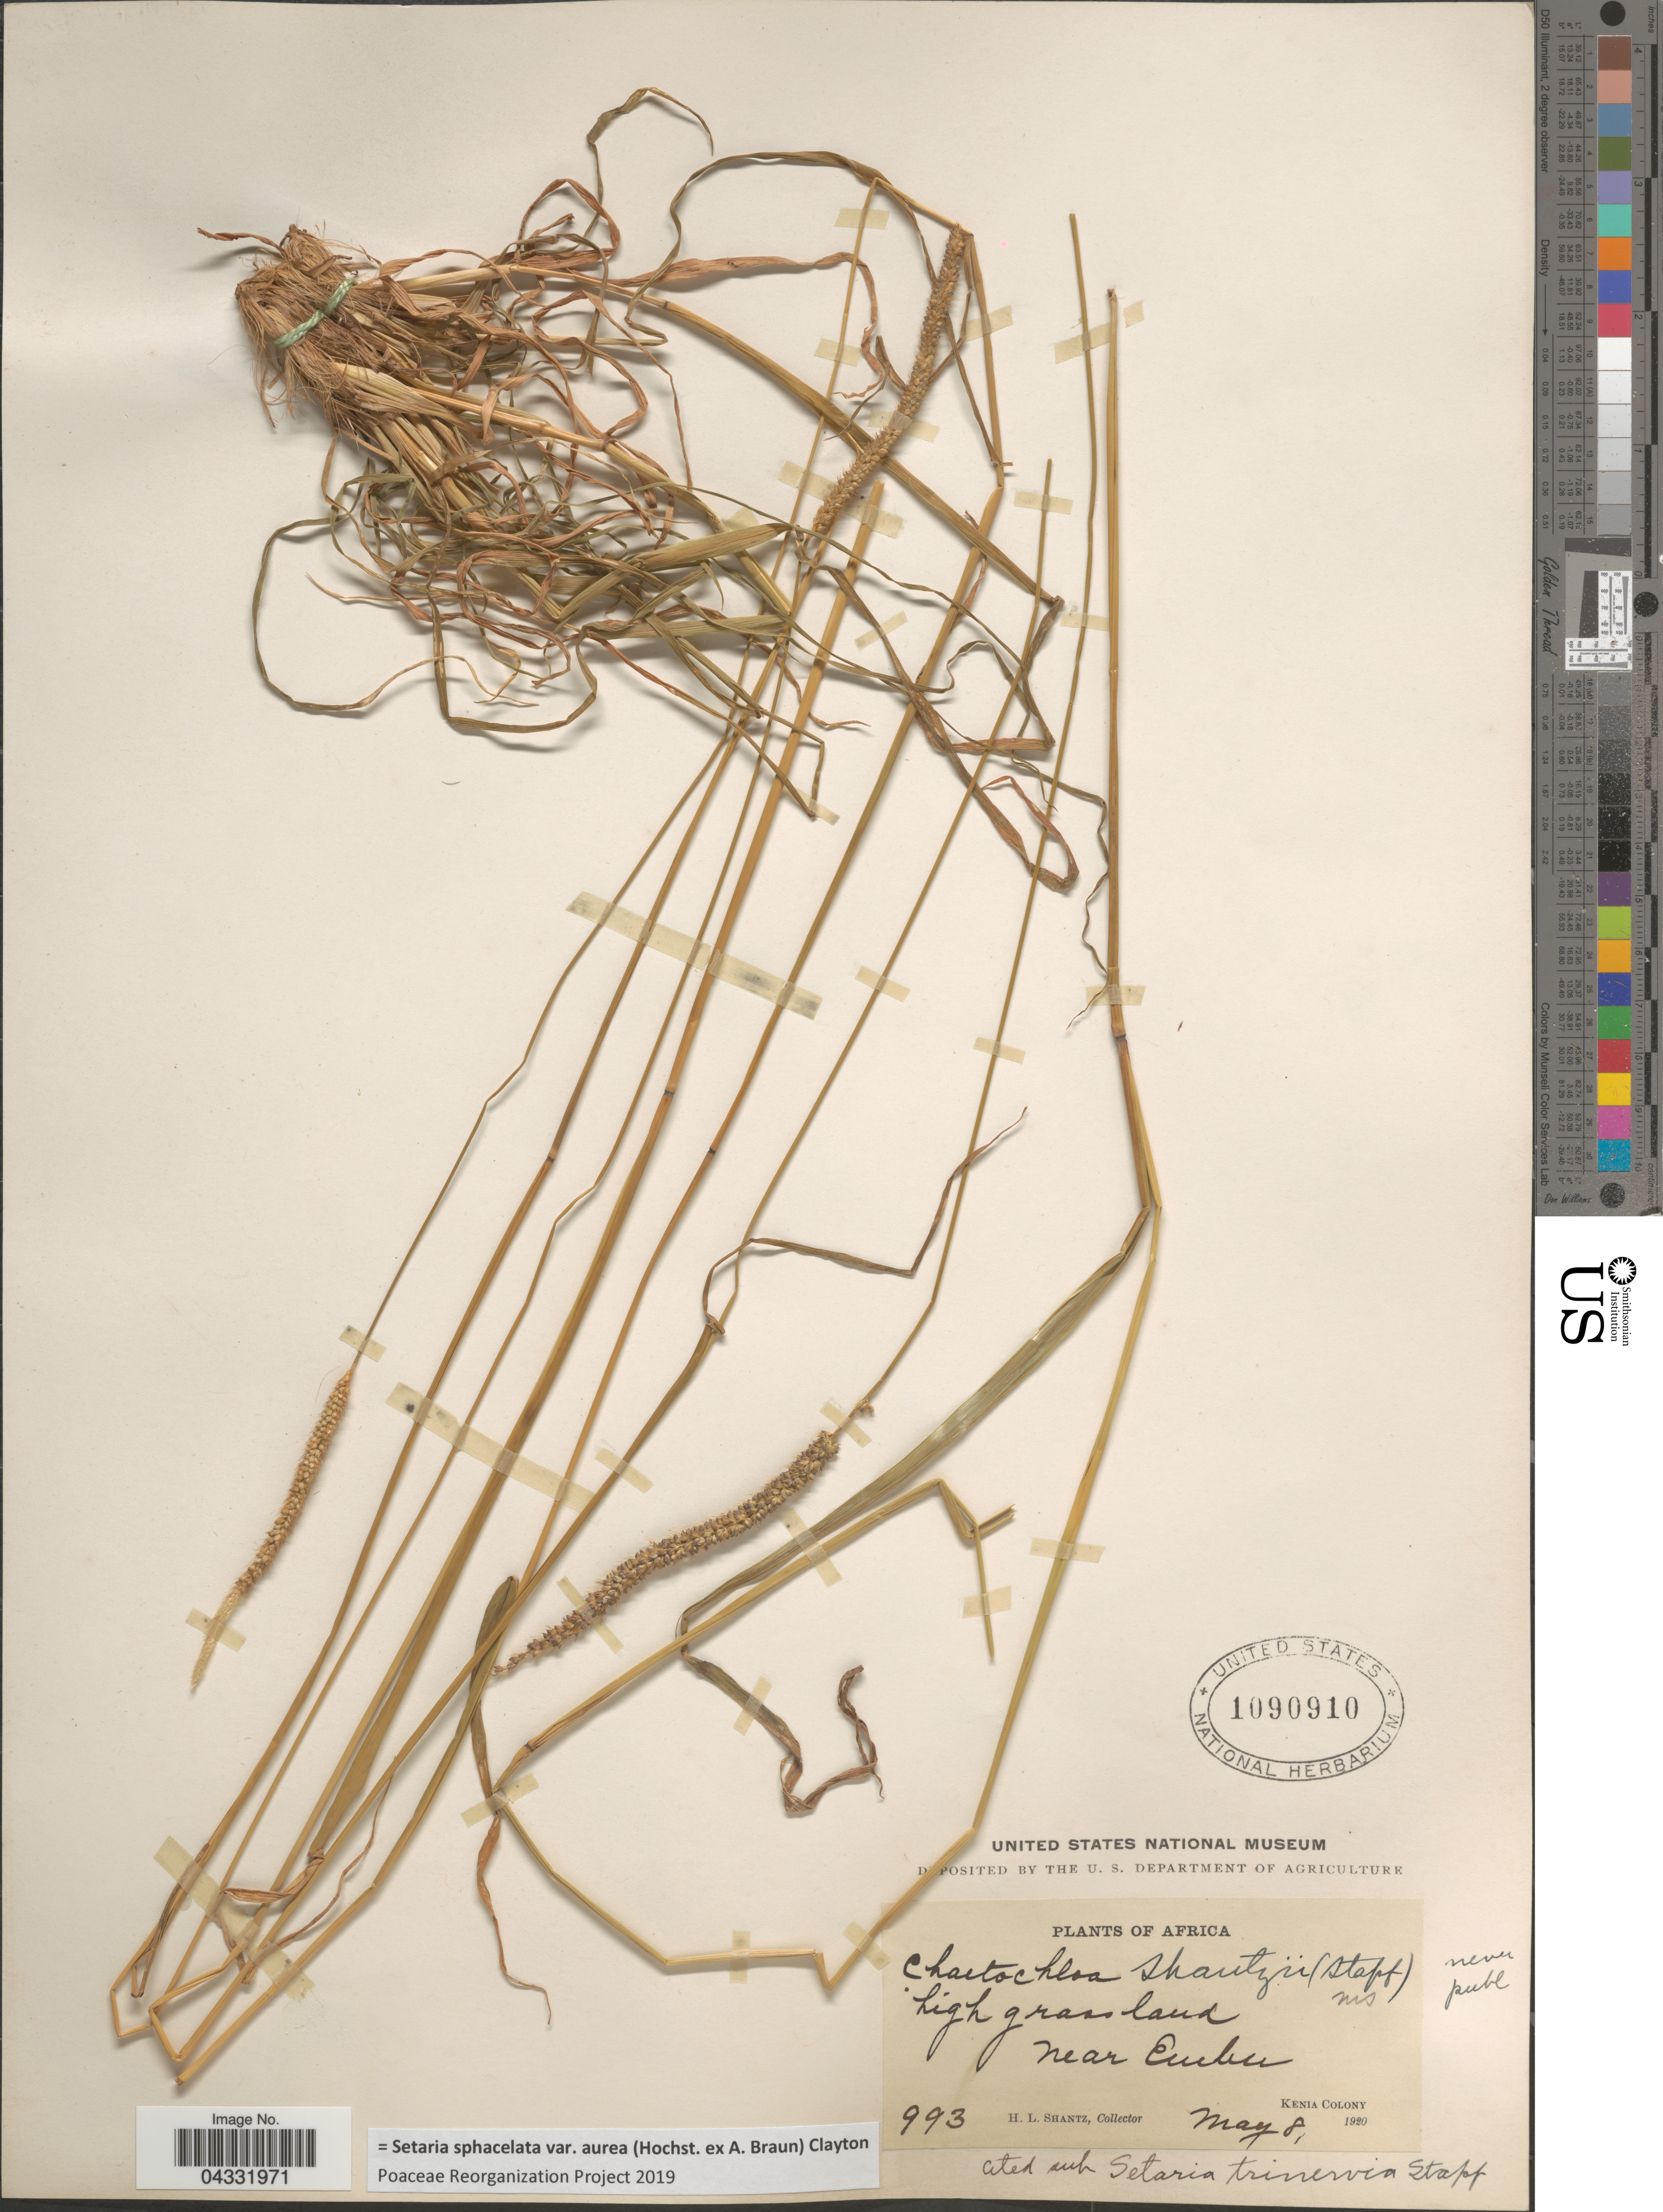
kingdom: Plantae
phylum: Tracheophyta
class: Liliopsida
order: Poales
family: Poaceae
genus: Setaria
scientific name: Setaria sphacelata var. aurea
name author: (Hochst. ex A. Braun) Clayton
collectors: H. Shantz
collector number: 993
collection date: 1920-05-08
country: Kenya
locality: High grassland near Embu. Kenia Colony.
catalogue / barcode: US 1090910